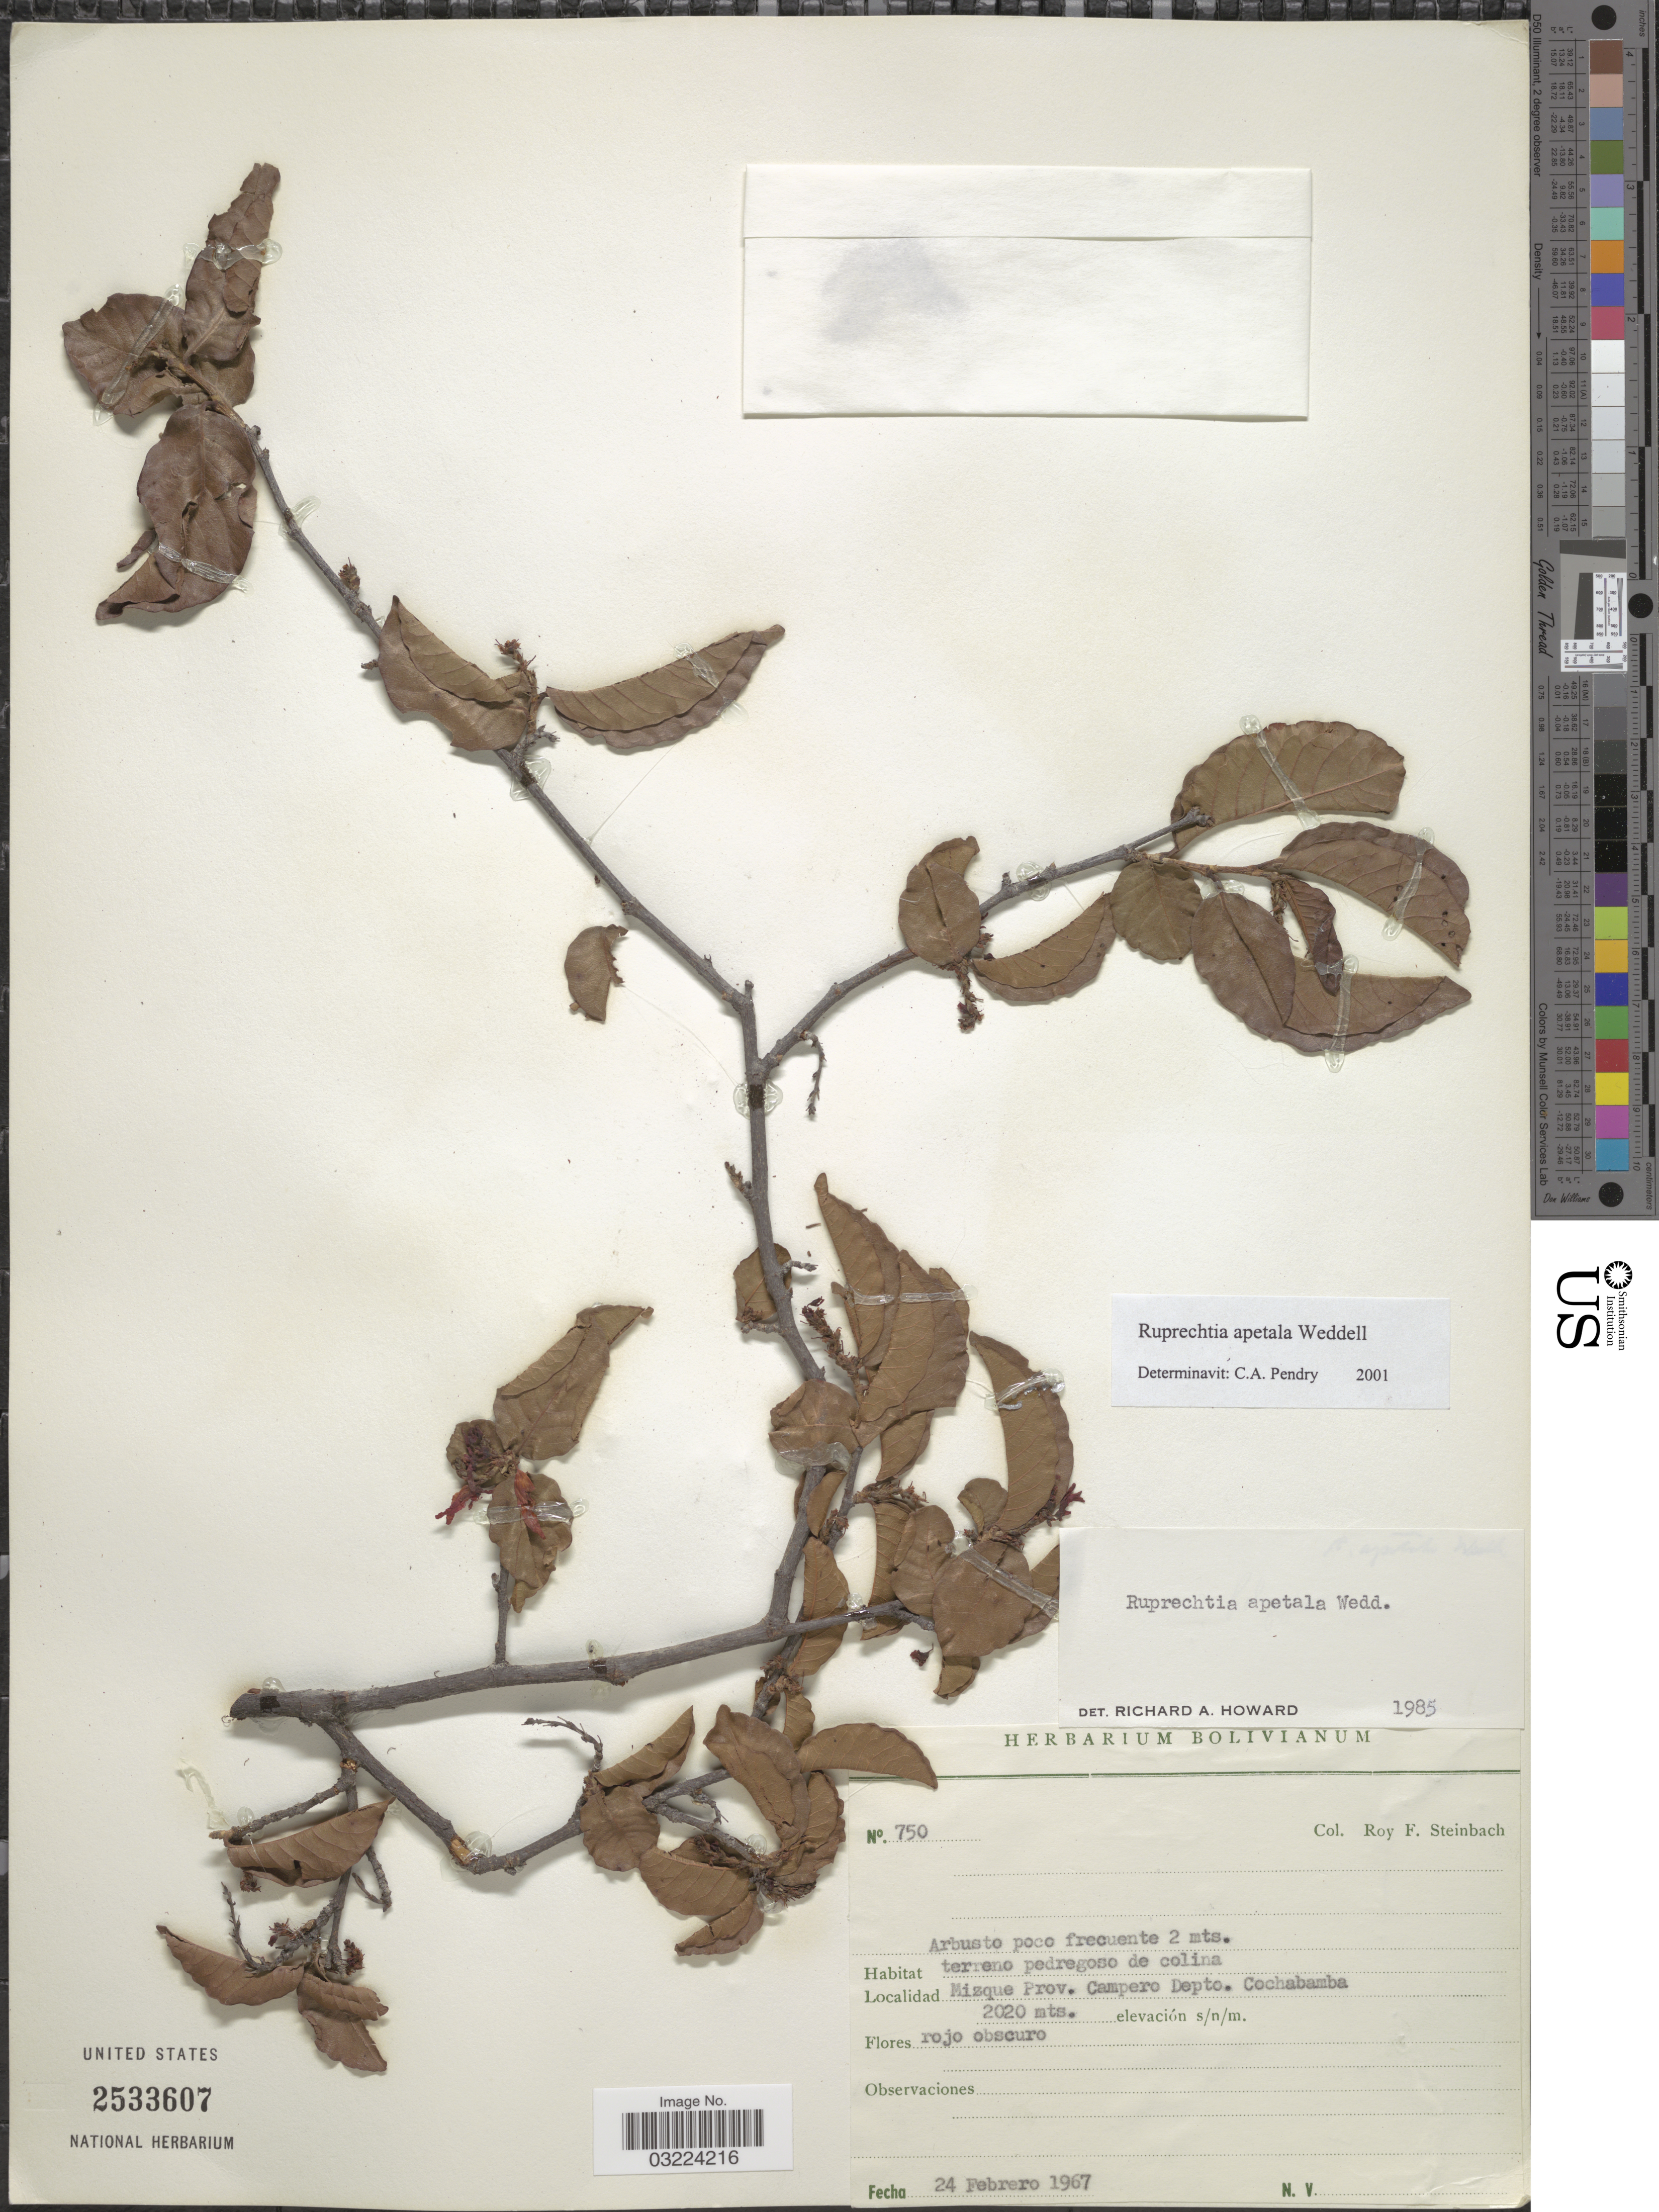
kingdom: Plantae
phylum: Tracheophyta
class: Magnoliopsida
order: Caryophyllales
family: Polygonaceae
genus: Ruprechtia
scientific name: Ruprechtia apetala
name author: Wedd.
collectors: R. F. Steinbach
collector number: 750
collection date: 1967-02-24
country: Bolivia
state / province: Cochabamba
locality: Mizque Prov. Campero Depto. Cochabamba.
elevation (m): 2020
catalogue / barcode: US 2533607